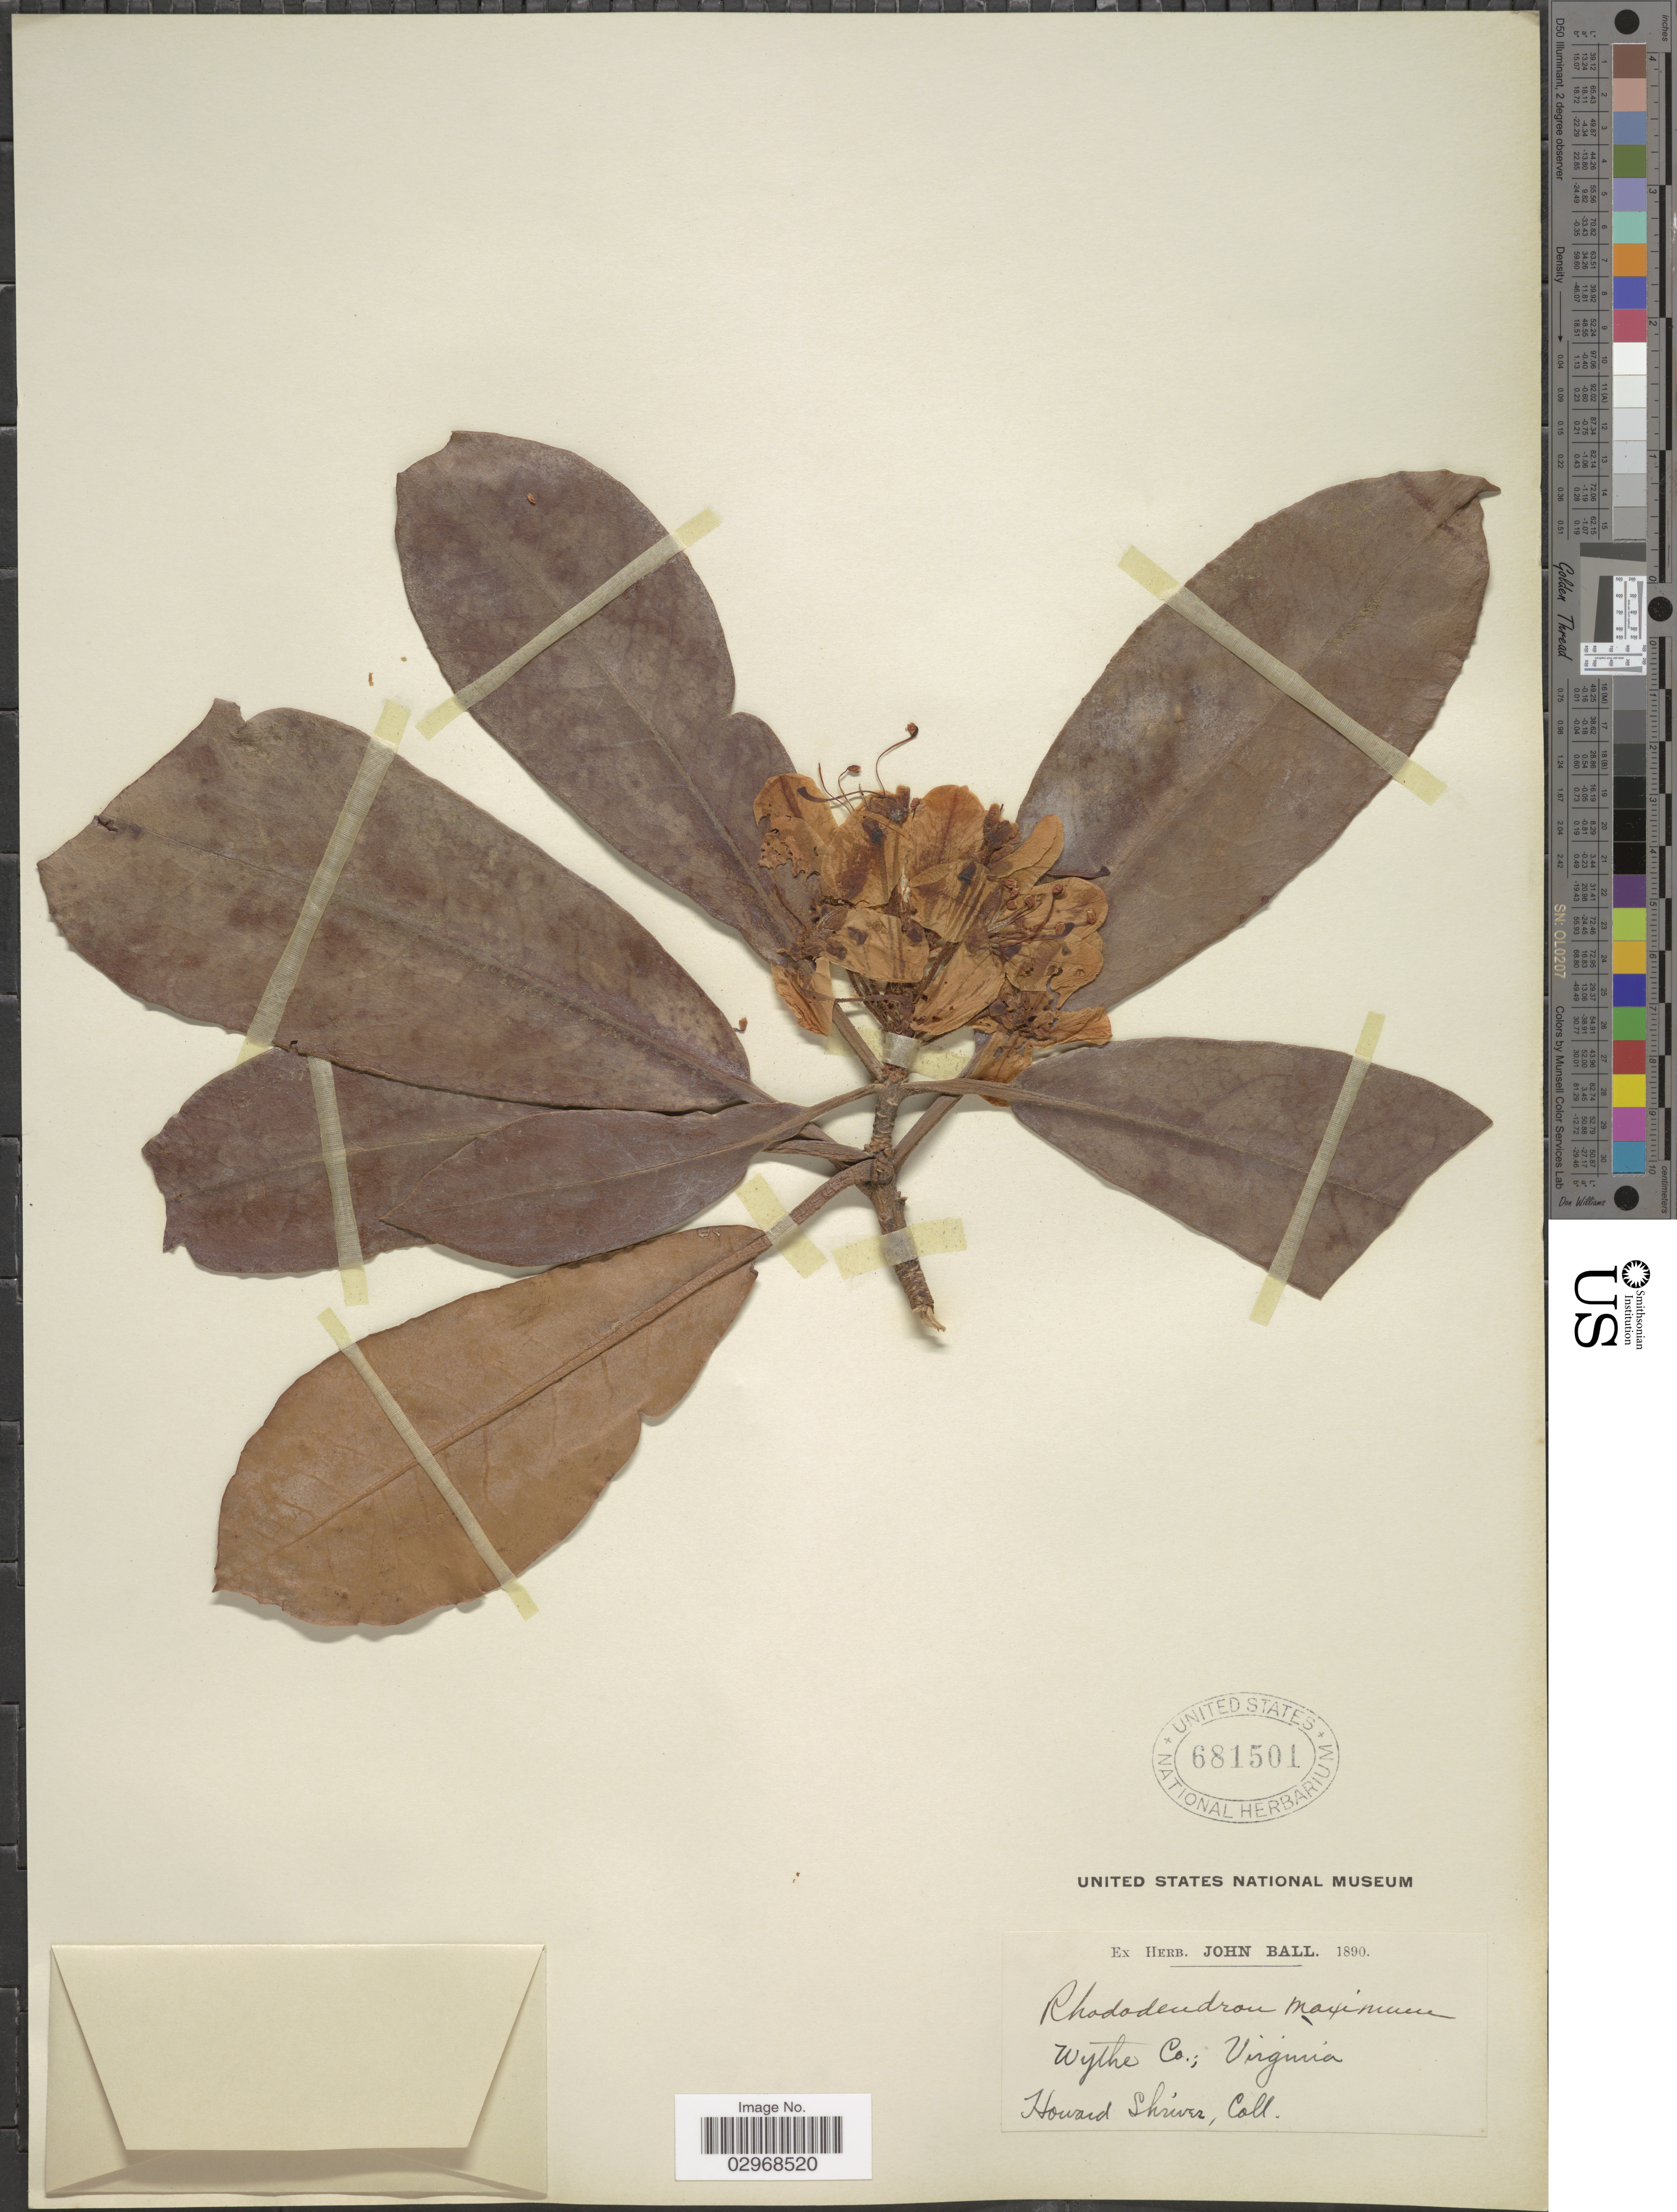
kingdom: Plantae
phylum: Tracheophyta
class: Magnoliopsida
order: Ericales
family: Ericaceae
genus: Rhododendron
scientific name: Rhododendron maximum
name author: L.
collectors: H. Shriver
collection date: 1890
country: United States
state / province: Virginia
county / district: Wythe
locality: Wythe Co.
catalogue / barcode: US 681501